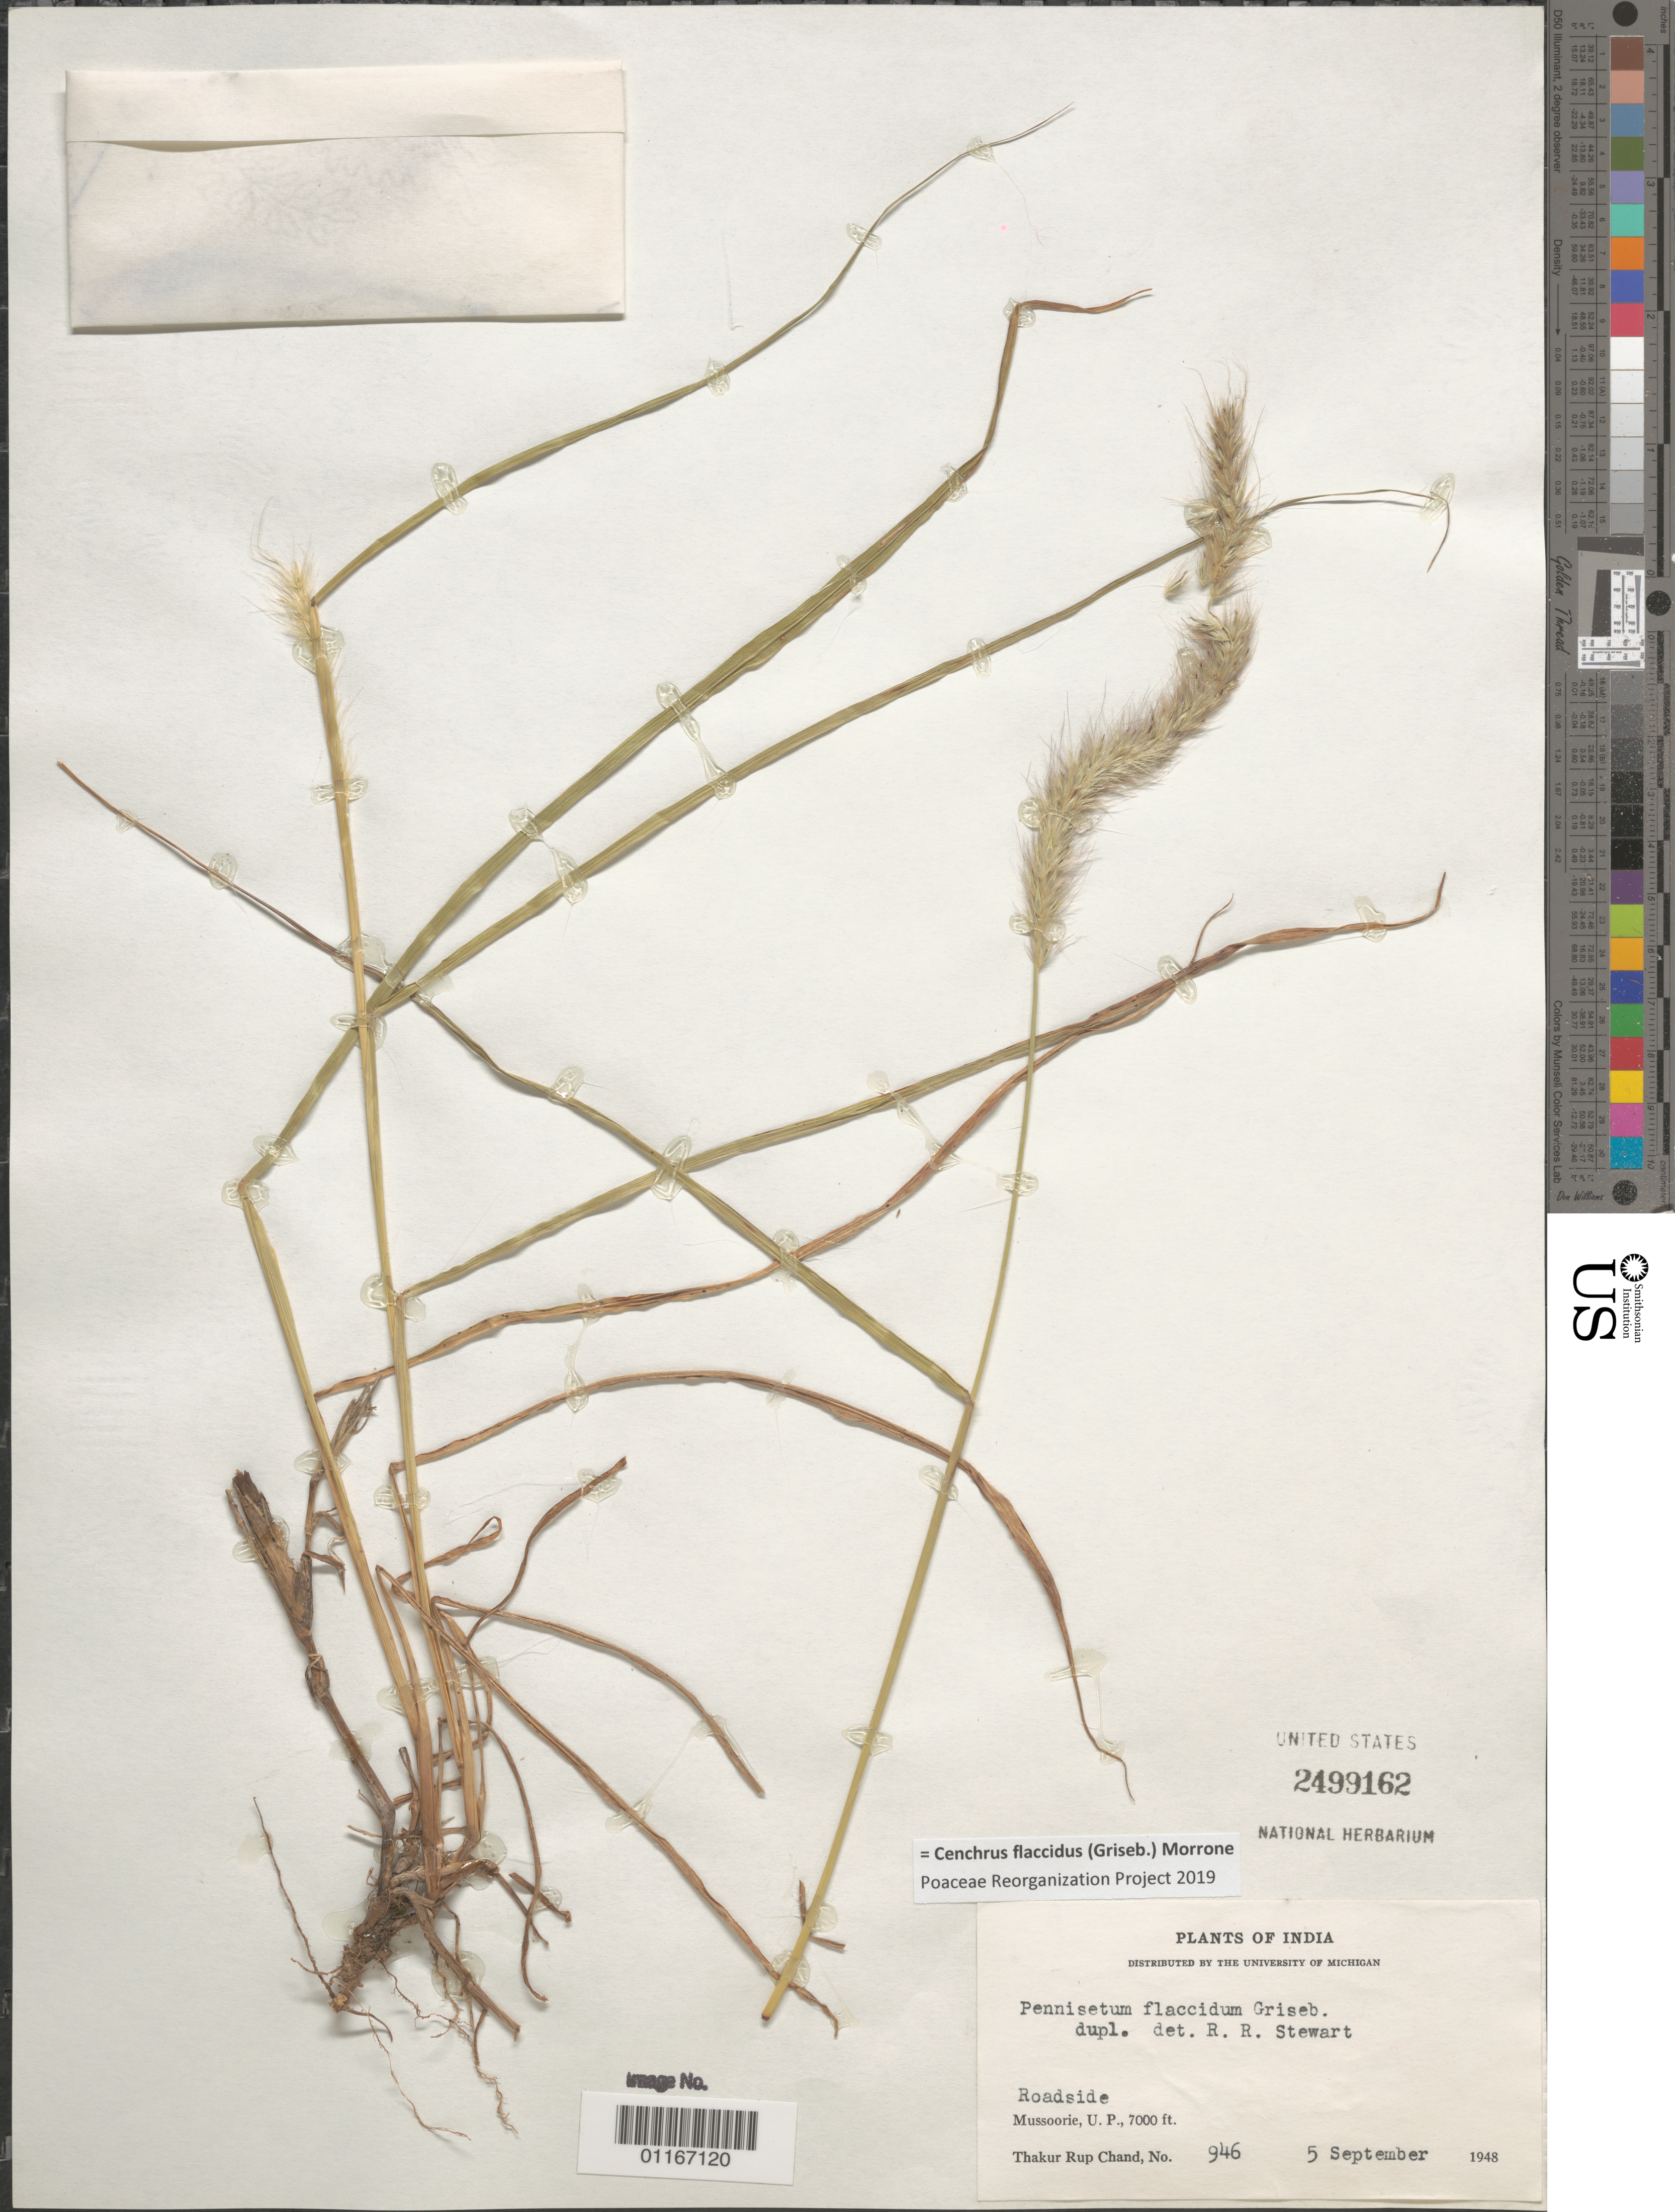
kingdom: Plantae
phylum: Tracheophyta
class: Liliopsida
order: Poales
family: Poaceae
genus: Cenchrus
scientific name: Cenchrus flaccidus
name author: (Griseb.) Morrone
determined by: Poaceae Reorganization Project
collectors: T. R. Chand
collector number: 946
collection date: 1948-09-05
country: India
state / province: Uttarakhand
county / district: Dehradun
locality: Mussoorie, U.P.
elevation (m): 2134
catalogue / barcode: US 2499162